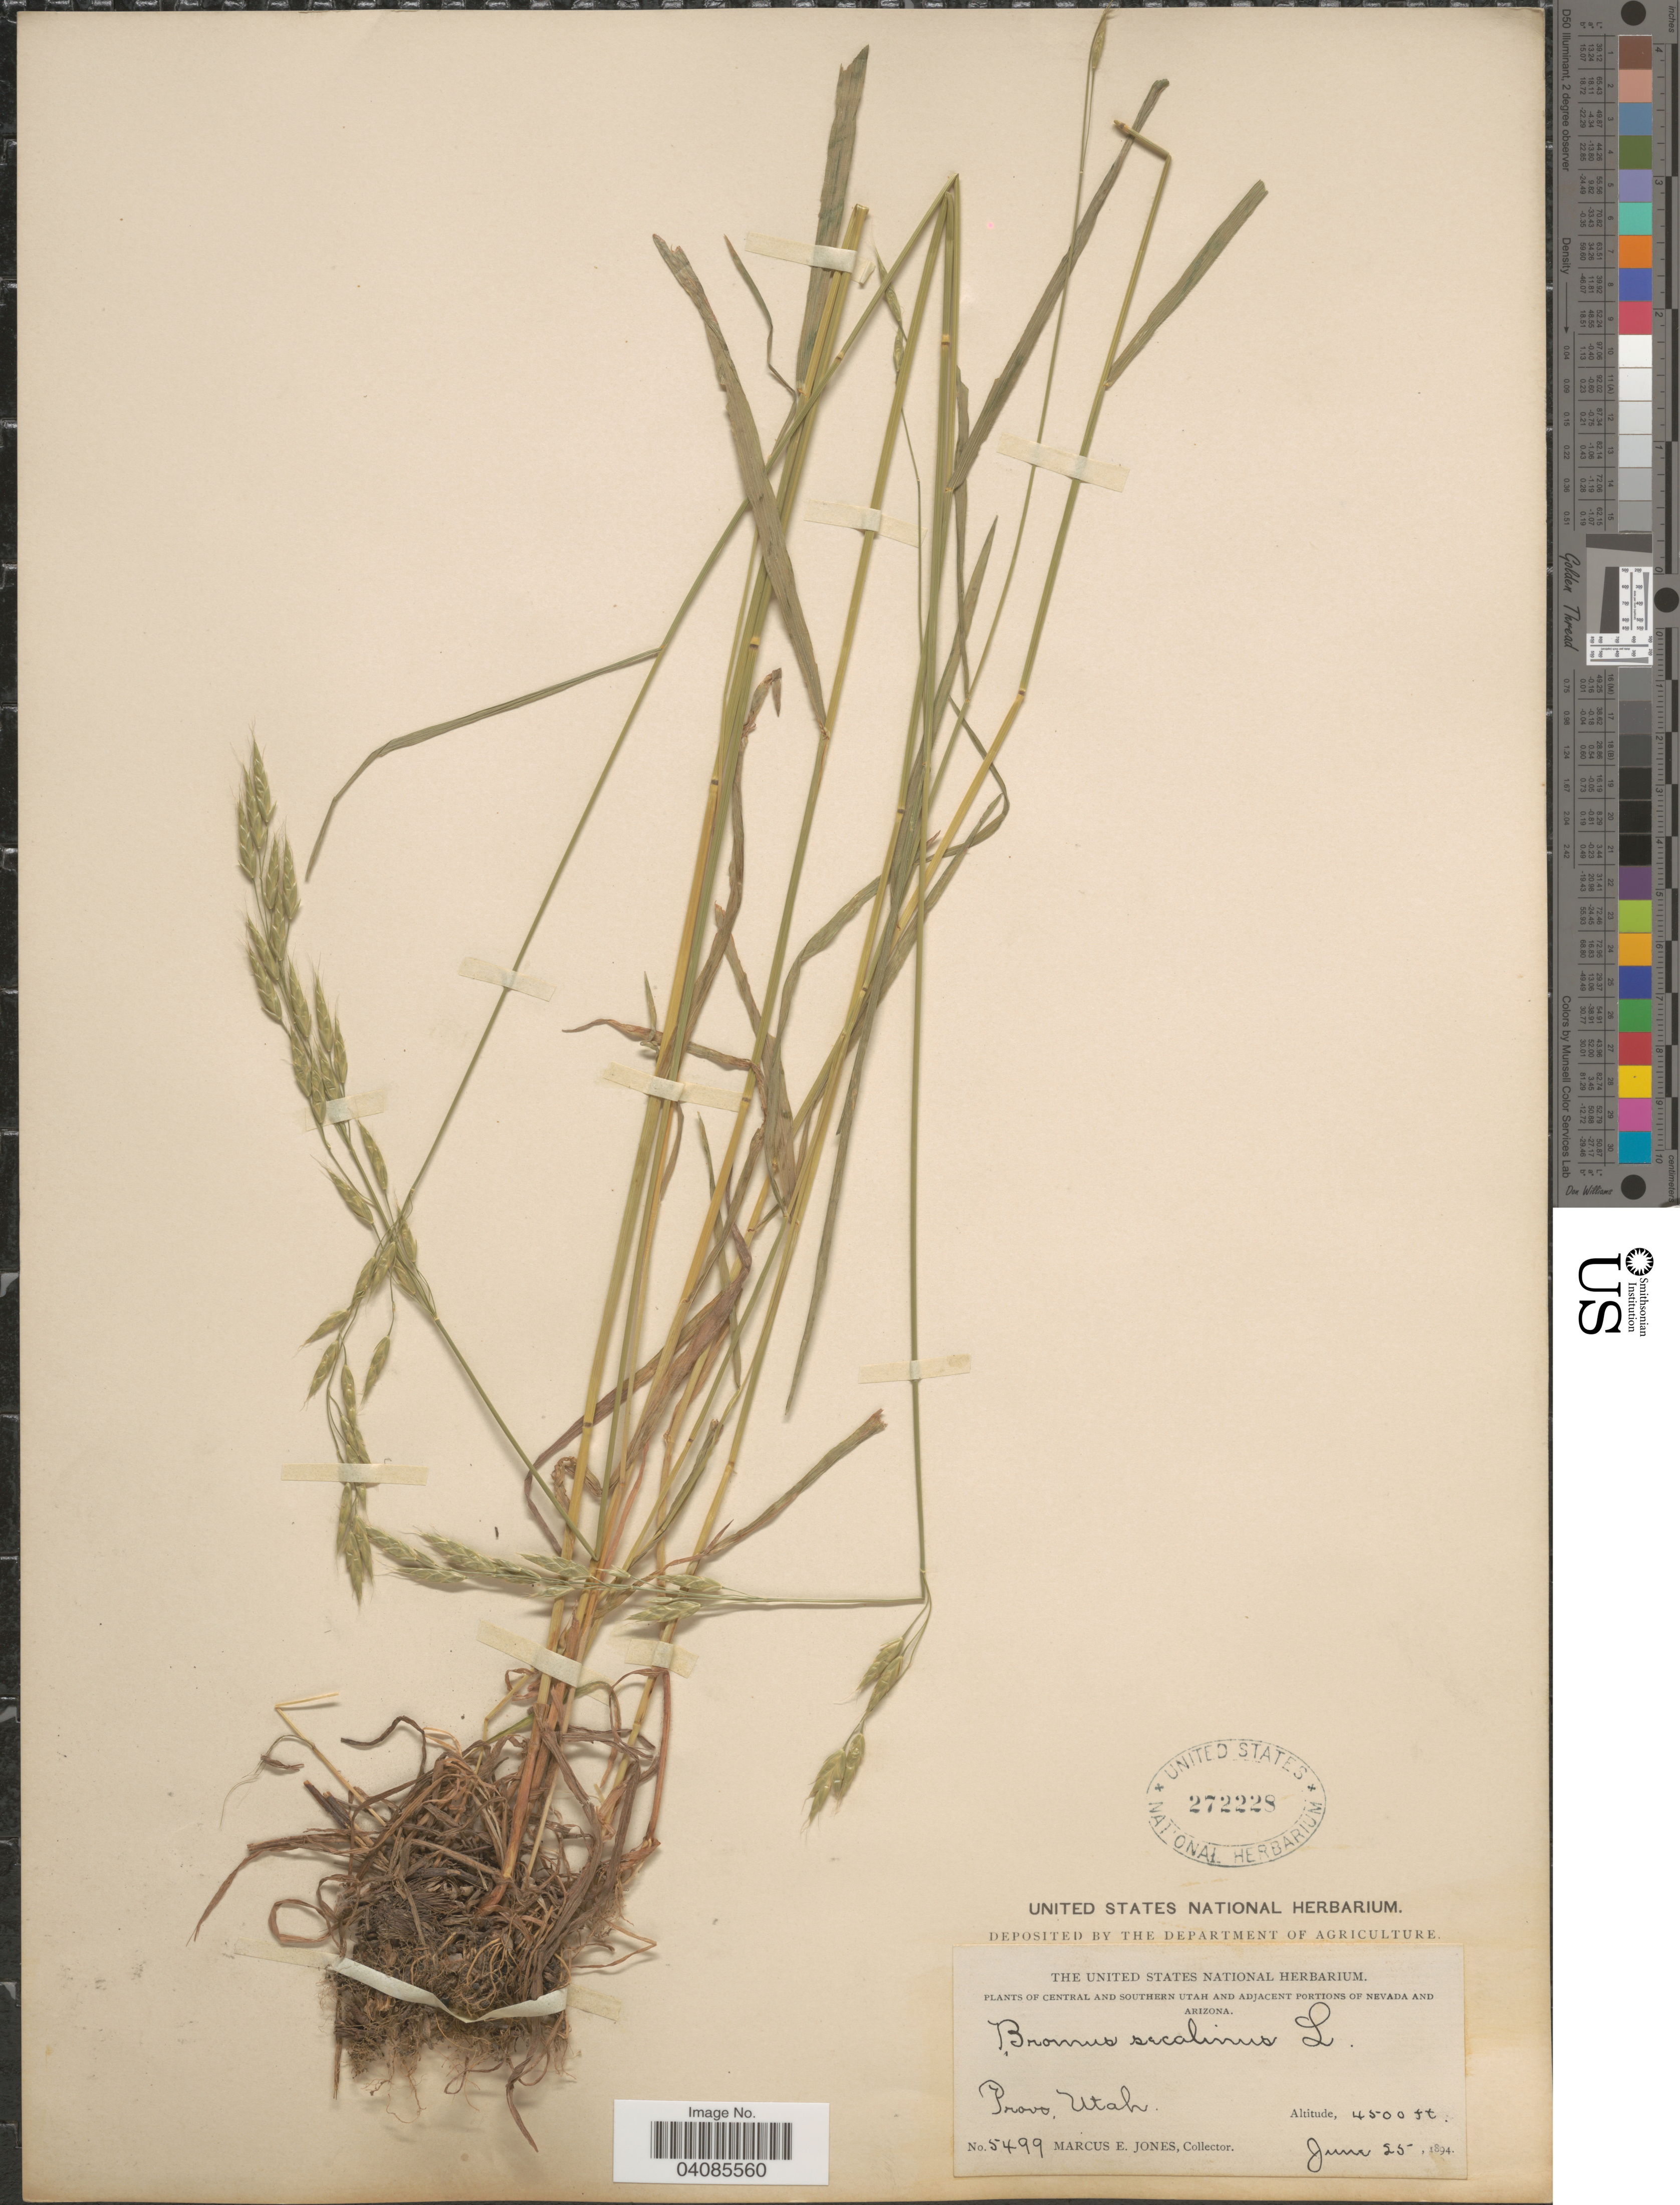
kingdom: Plantae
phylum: Tracheophyta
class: Liliopsida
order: Poales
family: Poaceae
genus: Bromus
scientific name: Bromus secalinus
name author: L.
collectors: M. E. Jones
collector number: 5499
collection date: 1894-06-25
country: United States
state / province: Utah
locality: Central and Southern Utah. Provo.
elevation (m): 1372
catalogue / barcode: US 272228